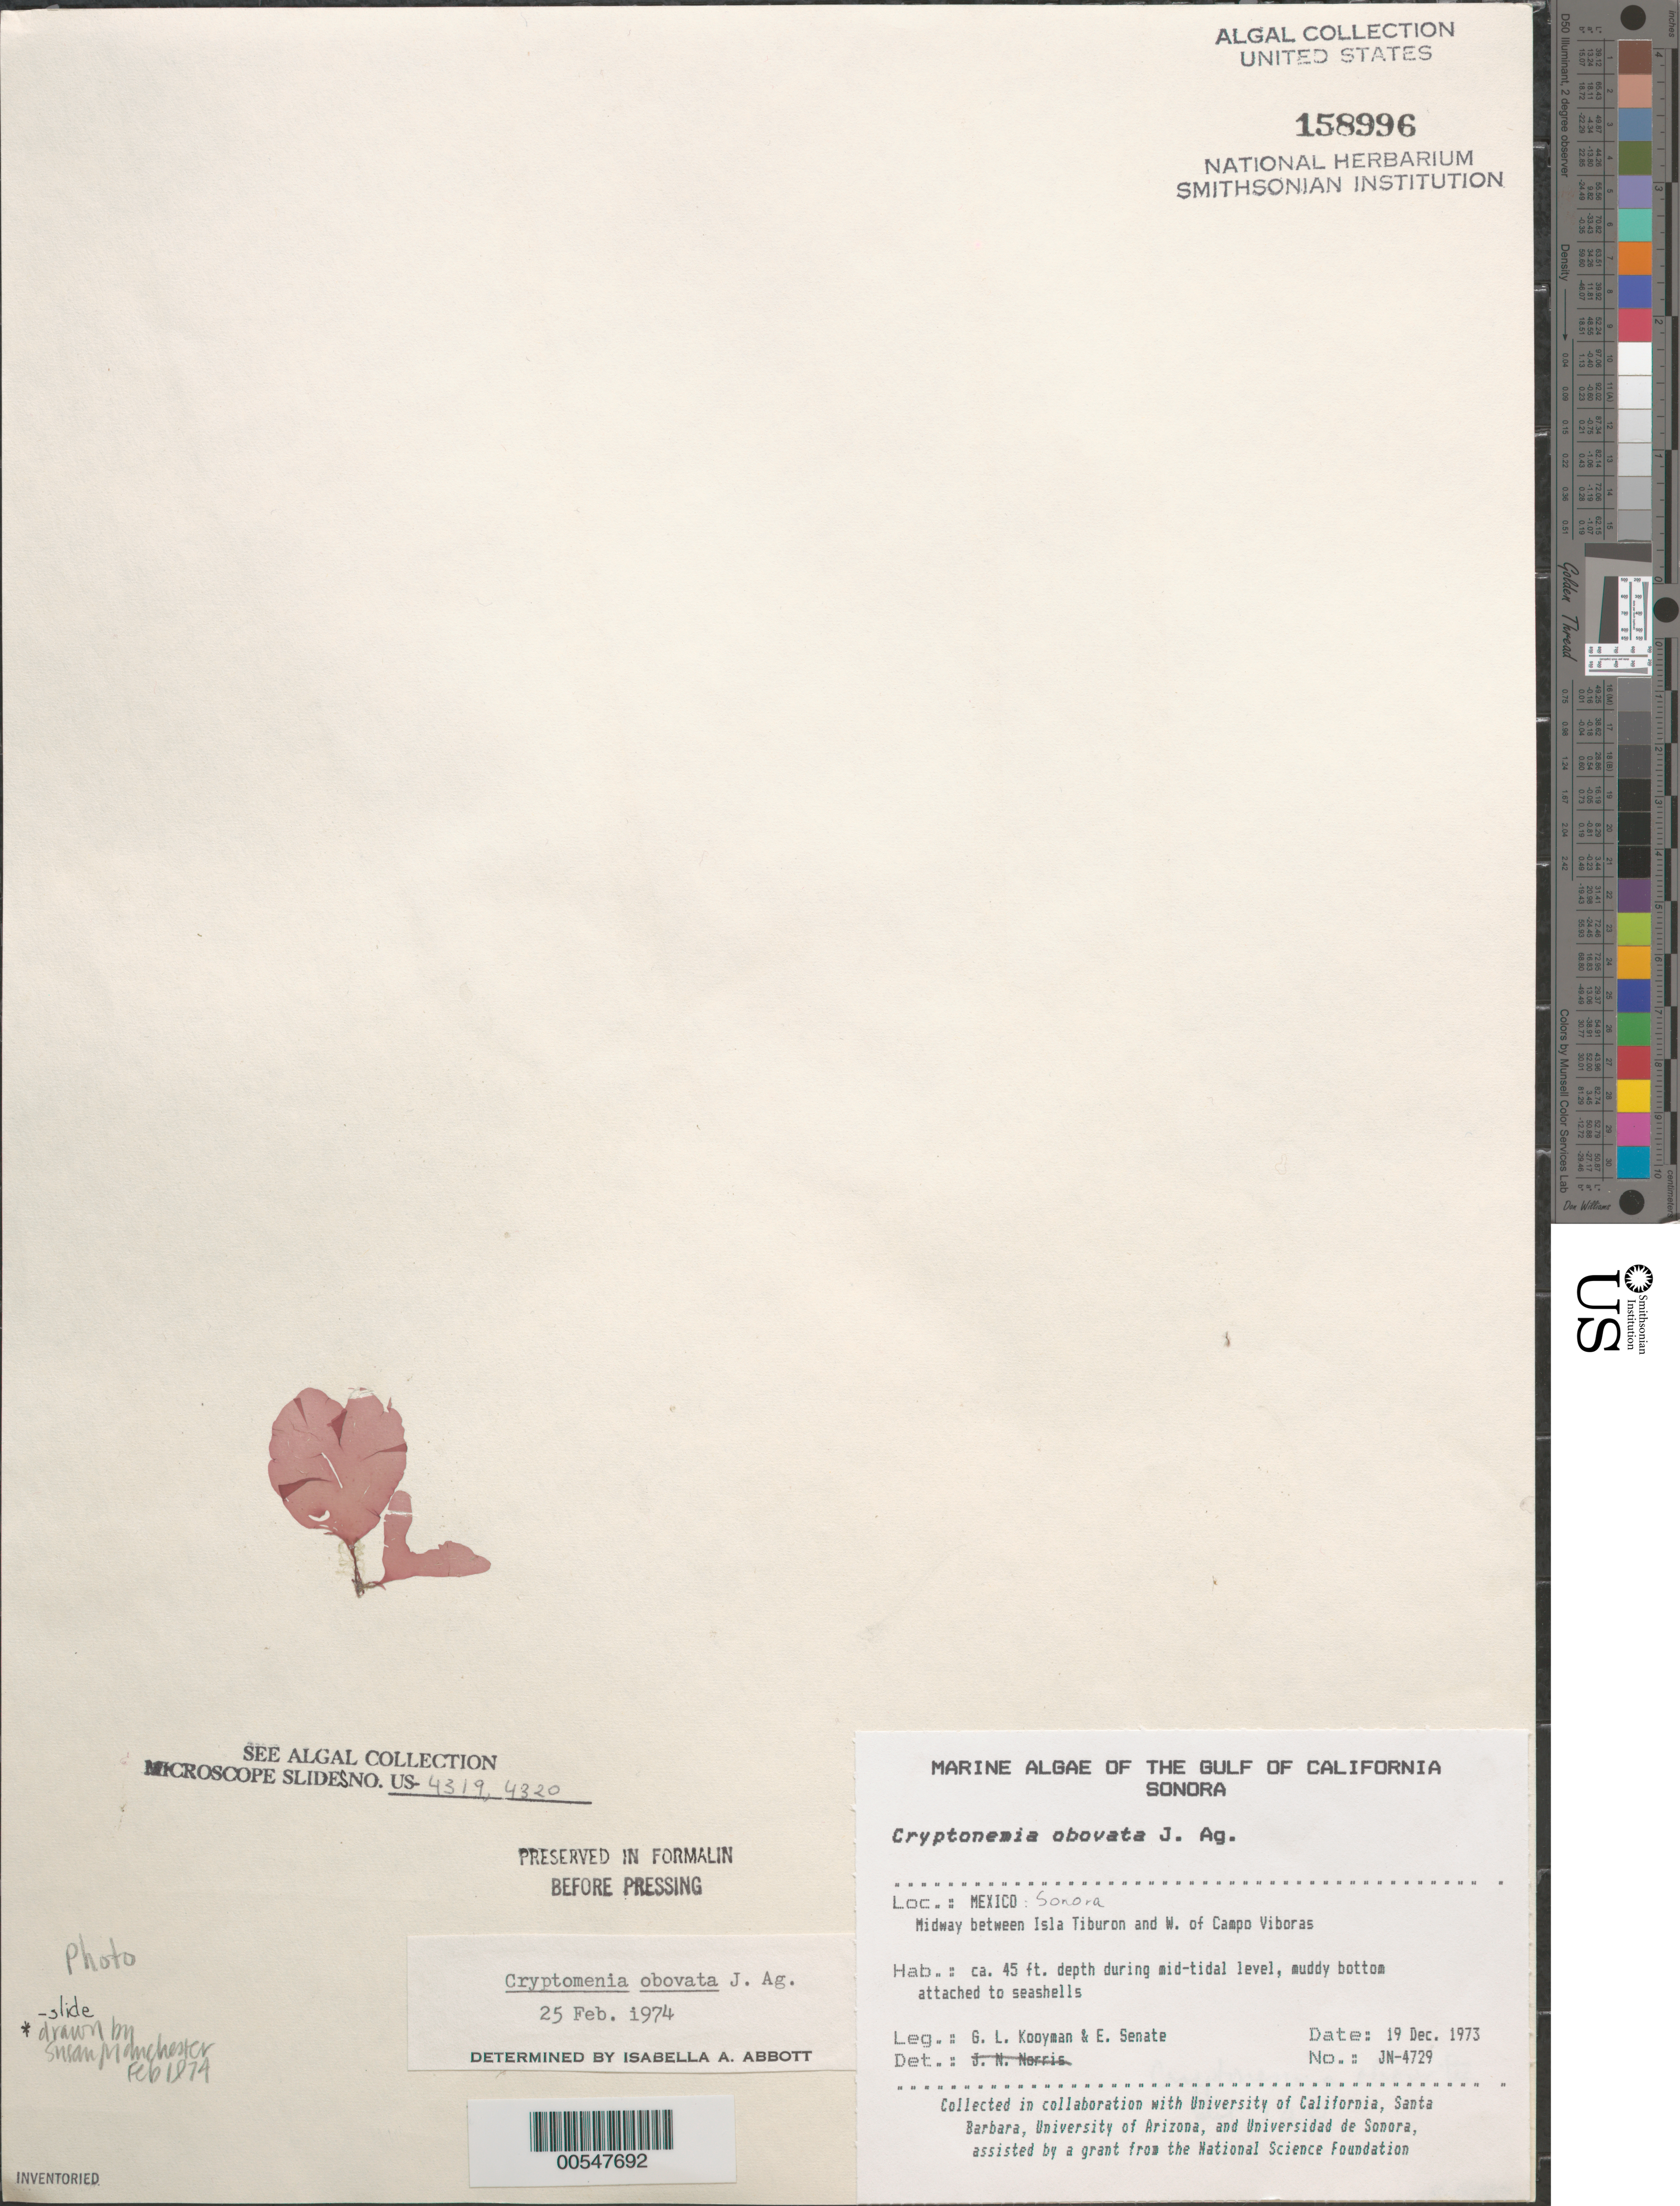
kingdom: Plantae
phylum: Rhodophyta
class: Florideophyceae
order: Halymeniales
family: Halymeniaceae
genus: Cryptonemia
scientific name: Cryptonemia obovata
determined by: Abbott, Isabella A.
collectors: G. Kooyman & E. Sennett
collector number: JN-4729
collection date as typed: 19 Dec 1973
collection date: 1973-12-19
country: Mexico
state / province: Sonora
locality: West of Campo Vibroras, near Isla Tiburon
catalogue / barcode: US 158996